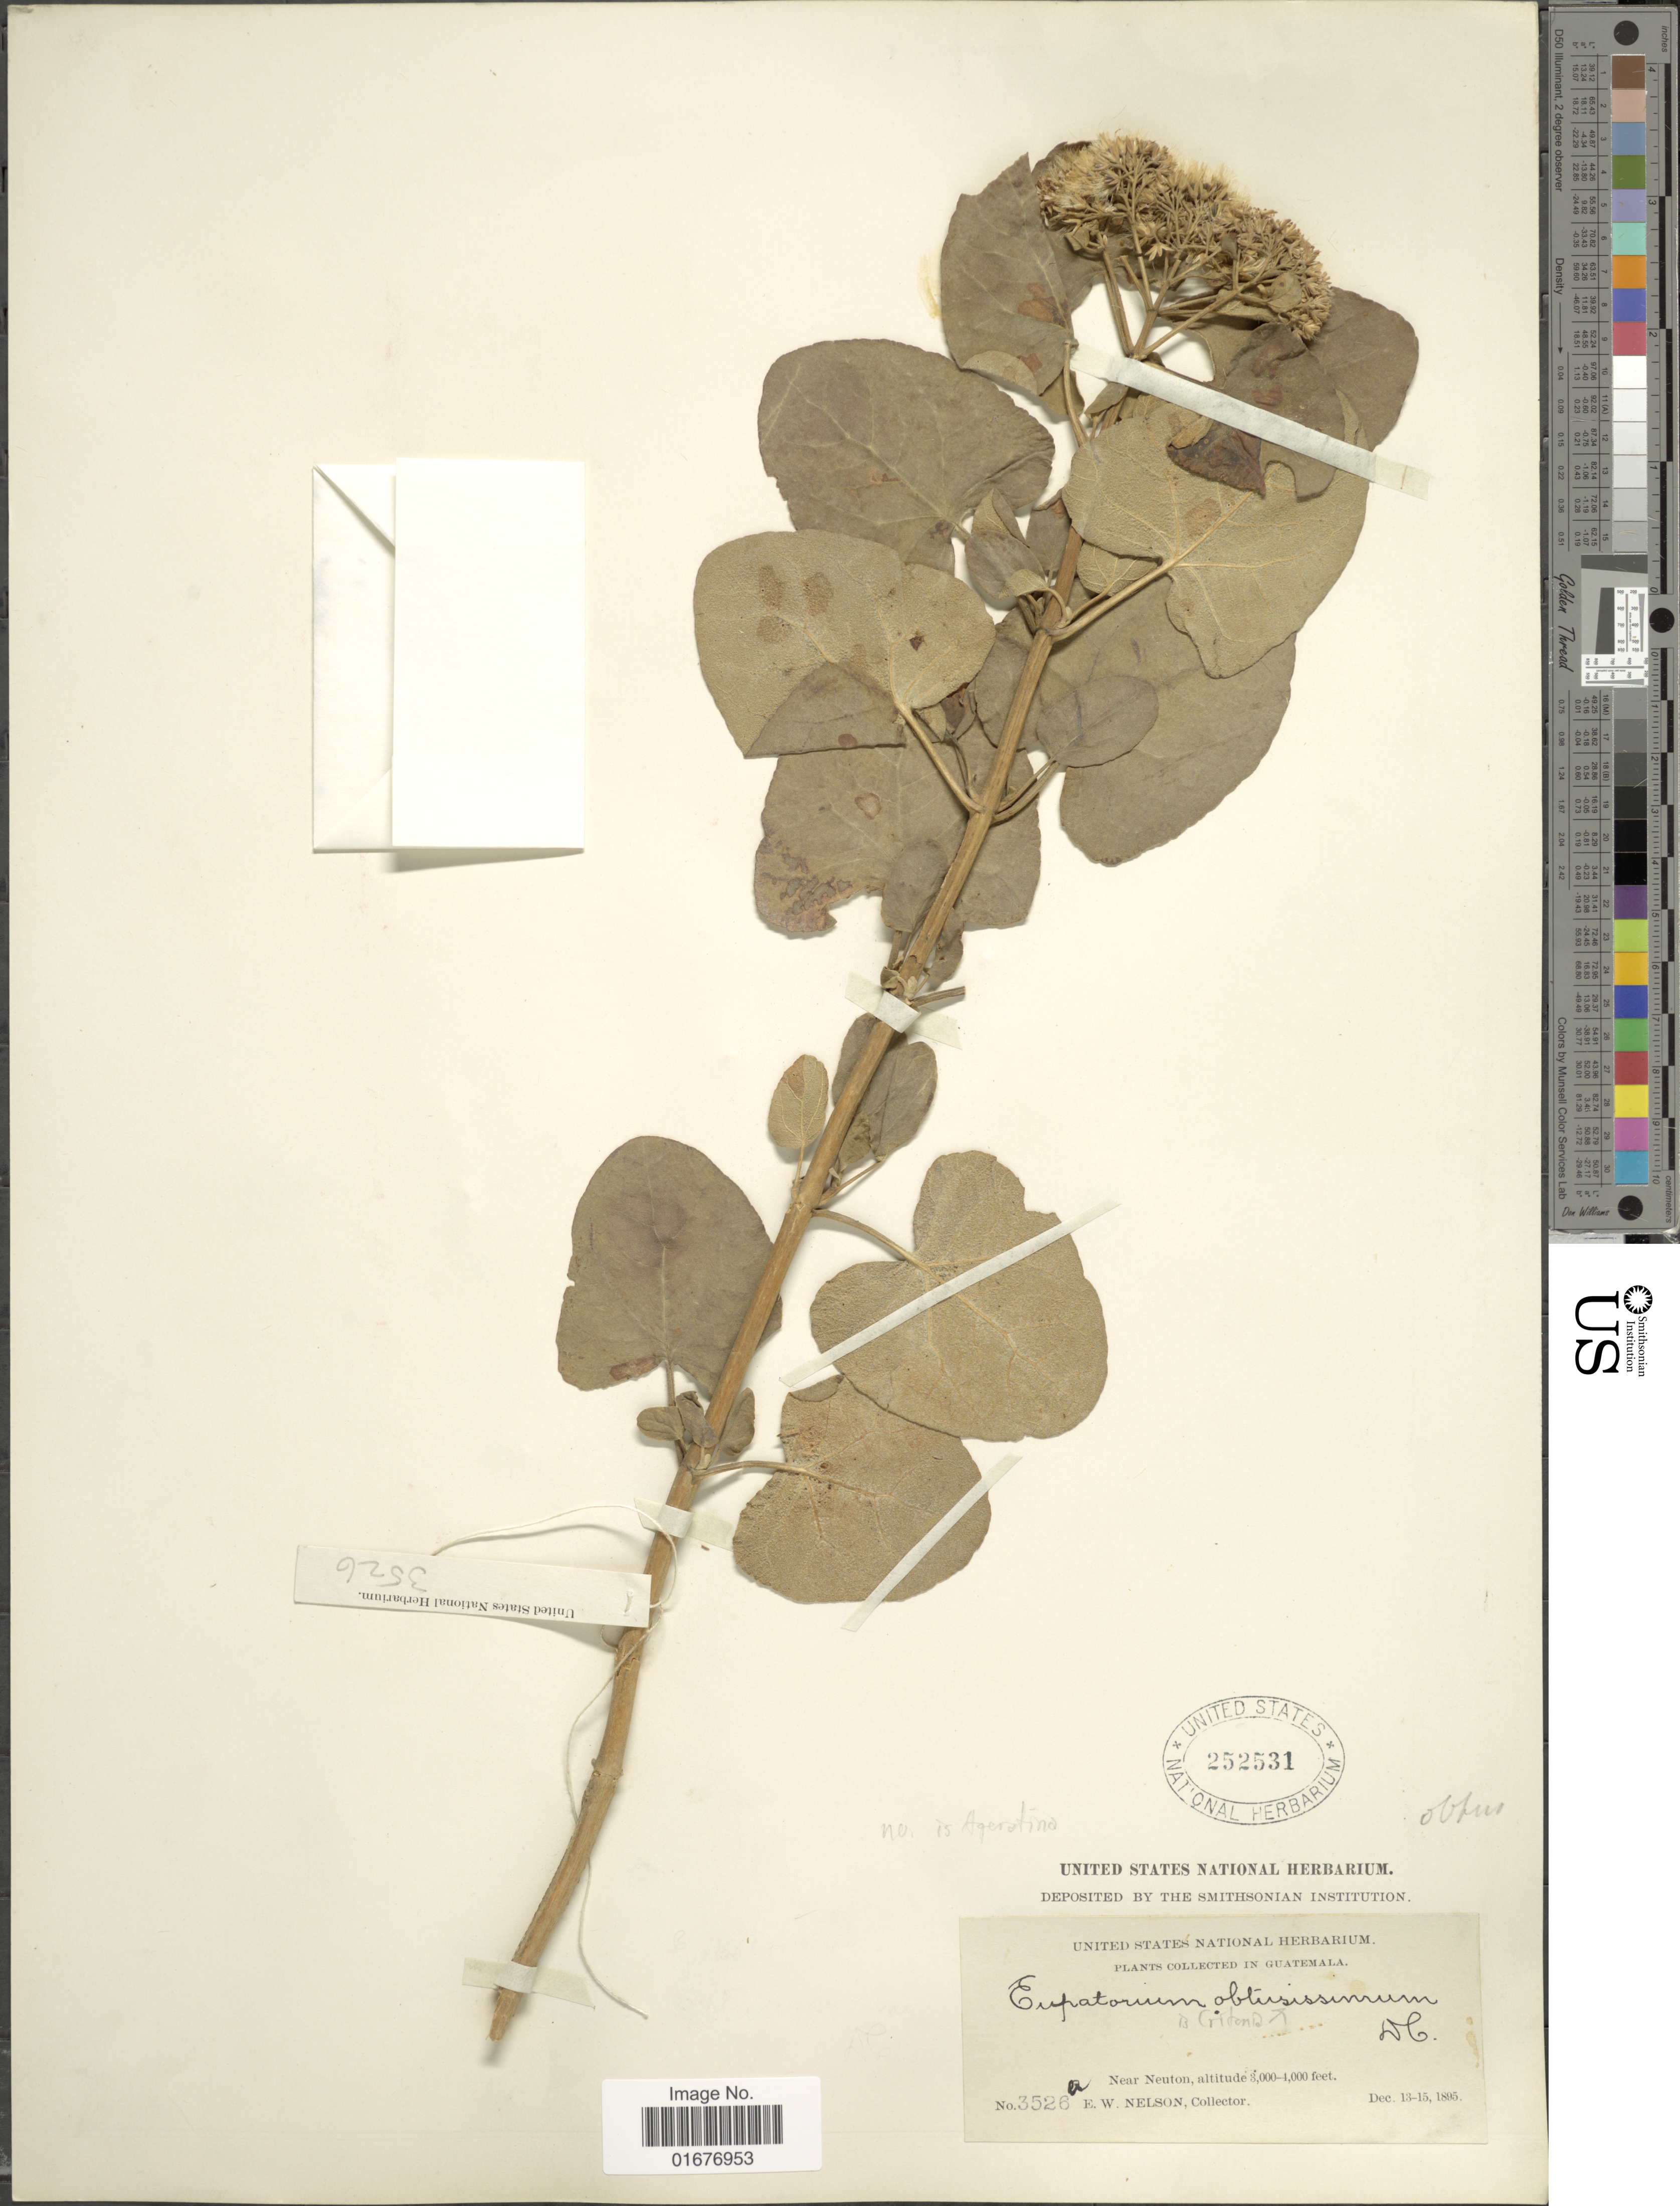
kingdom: Plantae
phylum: Tracheophyta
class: Magnoliopsida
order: Asterales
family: Asteraceae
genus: Ageratina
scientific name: Ageratina tomentella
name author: (Schrad.) R.M. King & H. Rob.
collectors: E. B. Nelson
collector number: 3526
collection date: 1895-12-13/1895-12-15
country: Guatemala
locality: Near Neuton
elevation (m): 914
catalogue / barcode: US 252531